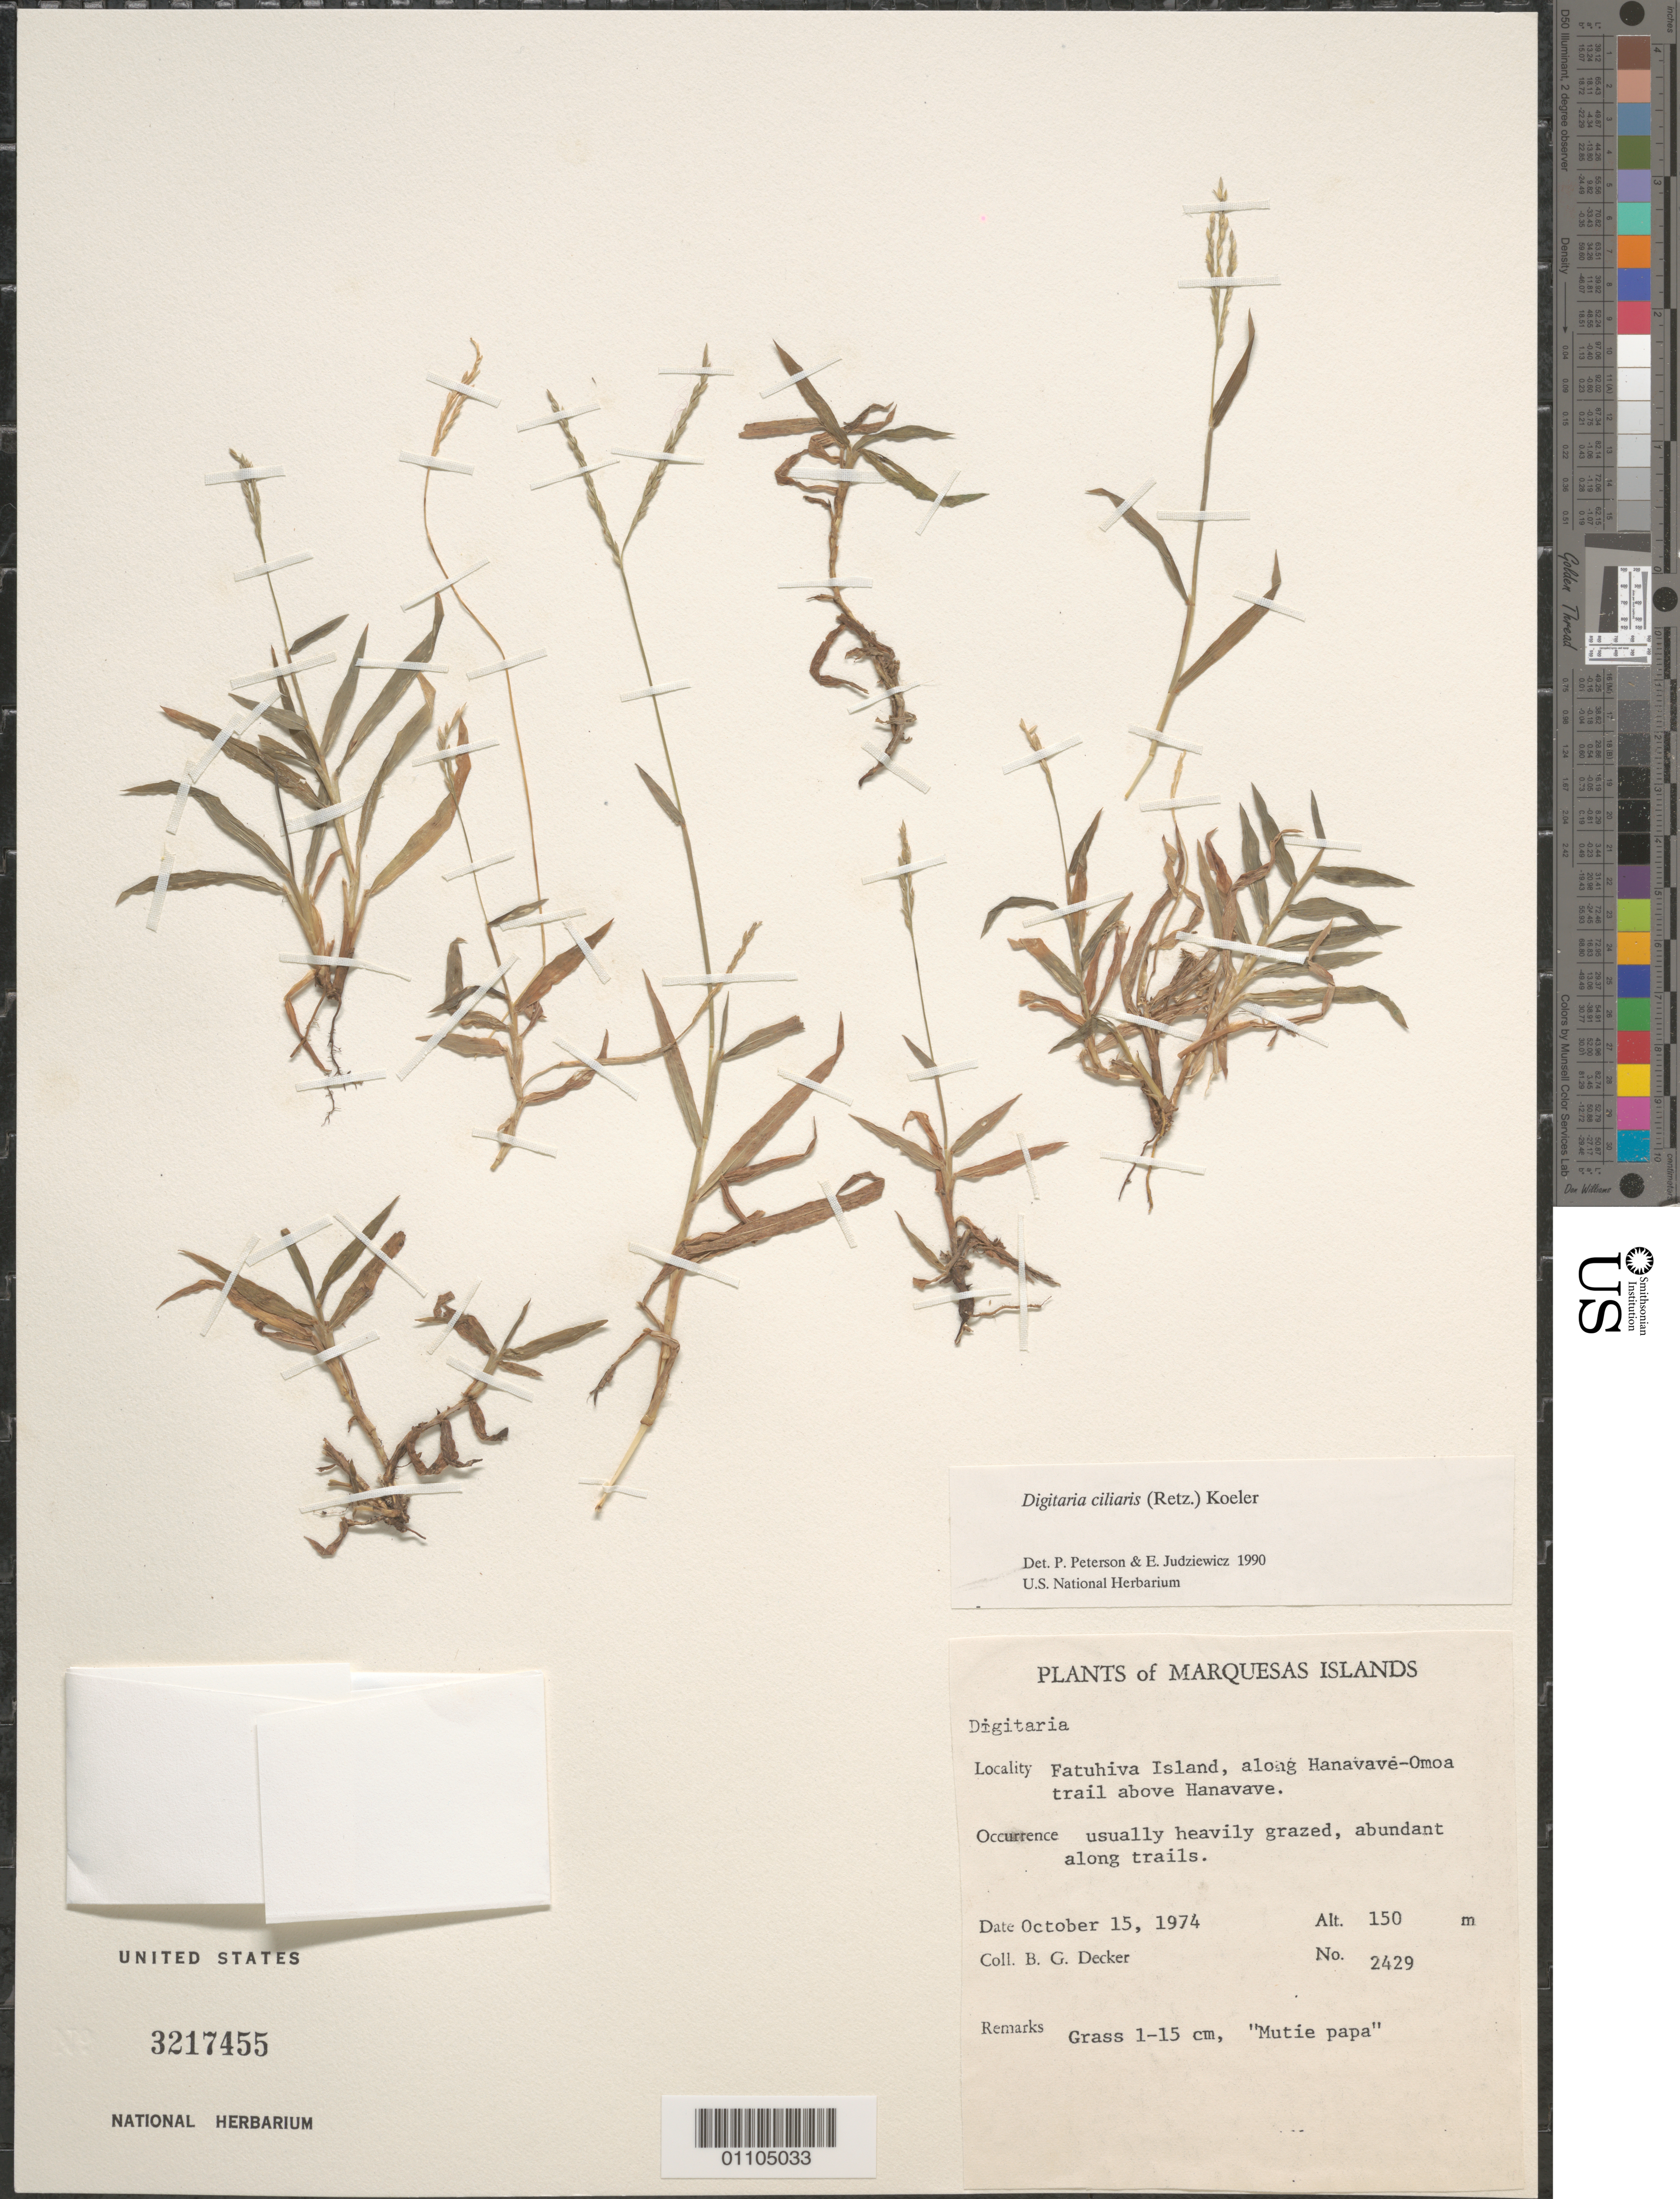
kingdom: Plantae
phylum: Tracheophyta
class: Liliopsida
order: Poales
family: Poaceae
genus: Digitaria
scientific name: Digitaria ciliaris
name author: (Retz.) Koeler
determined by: Peterson, P. M.; Judziewicz, E. J.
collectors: B. G. Decker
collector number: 2429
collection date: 1974-10-15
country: French Polynesia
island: Fatu Hiva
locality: Hanavave-'Omo'a Trail above Hanavave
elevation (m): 150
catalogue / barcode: US 3217455